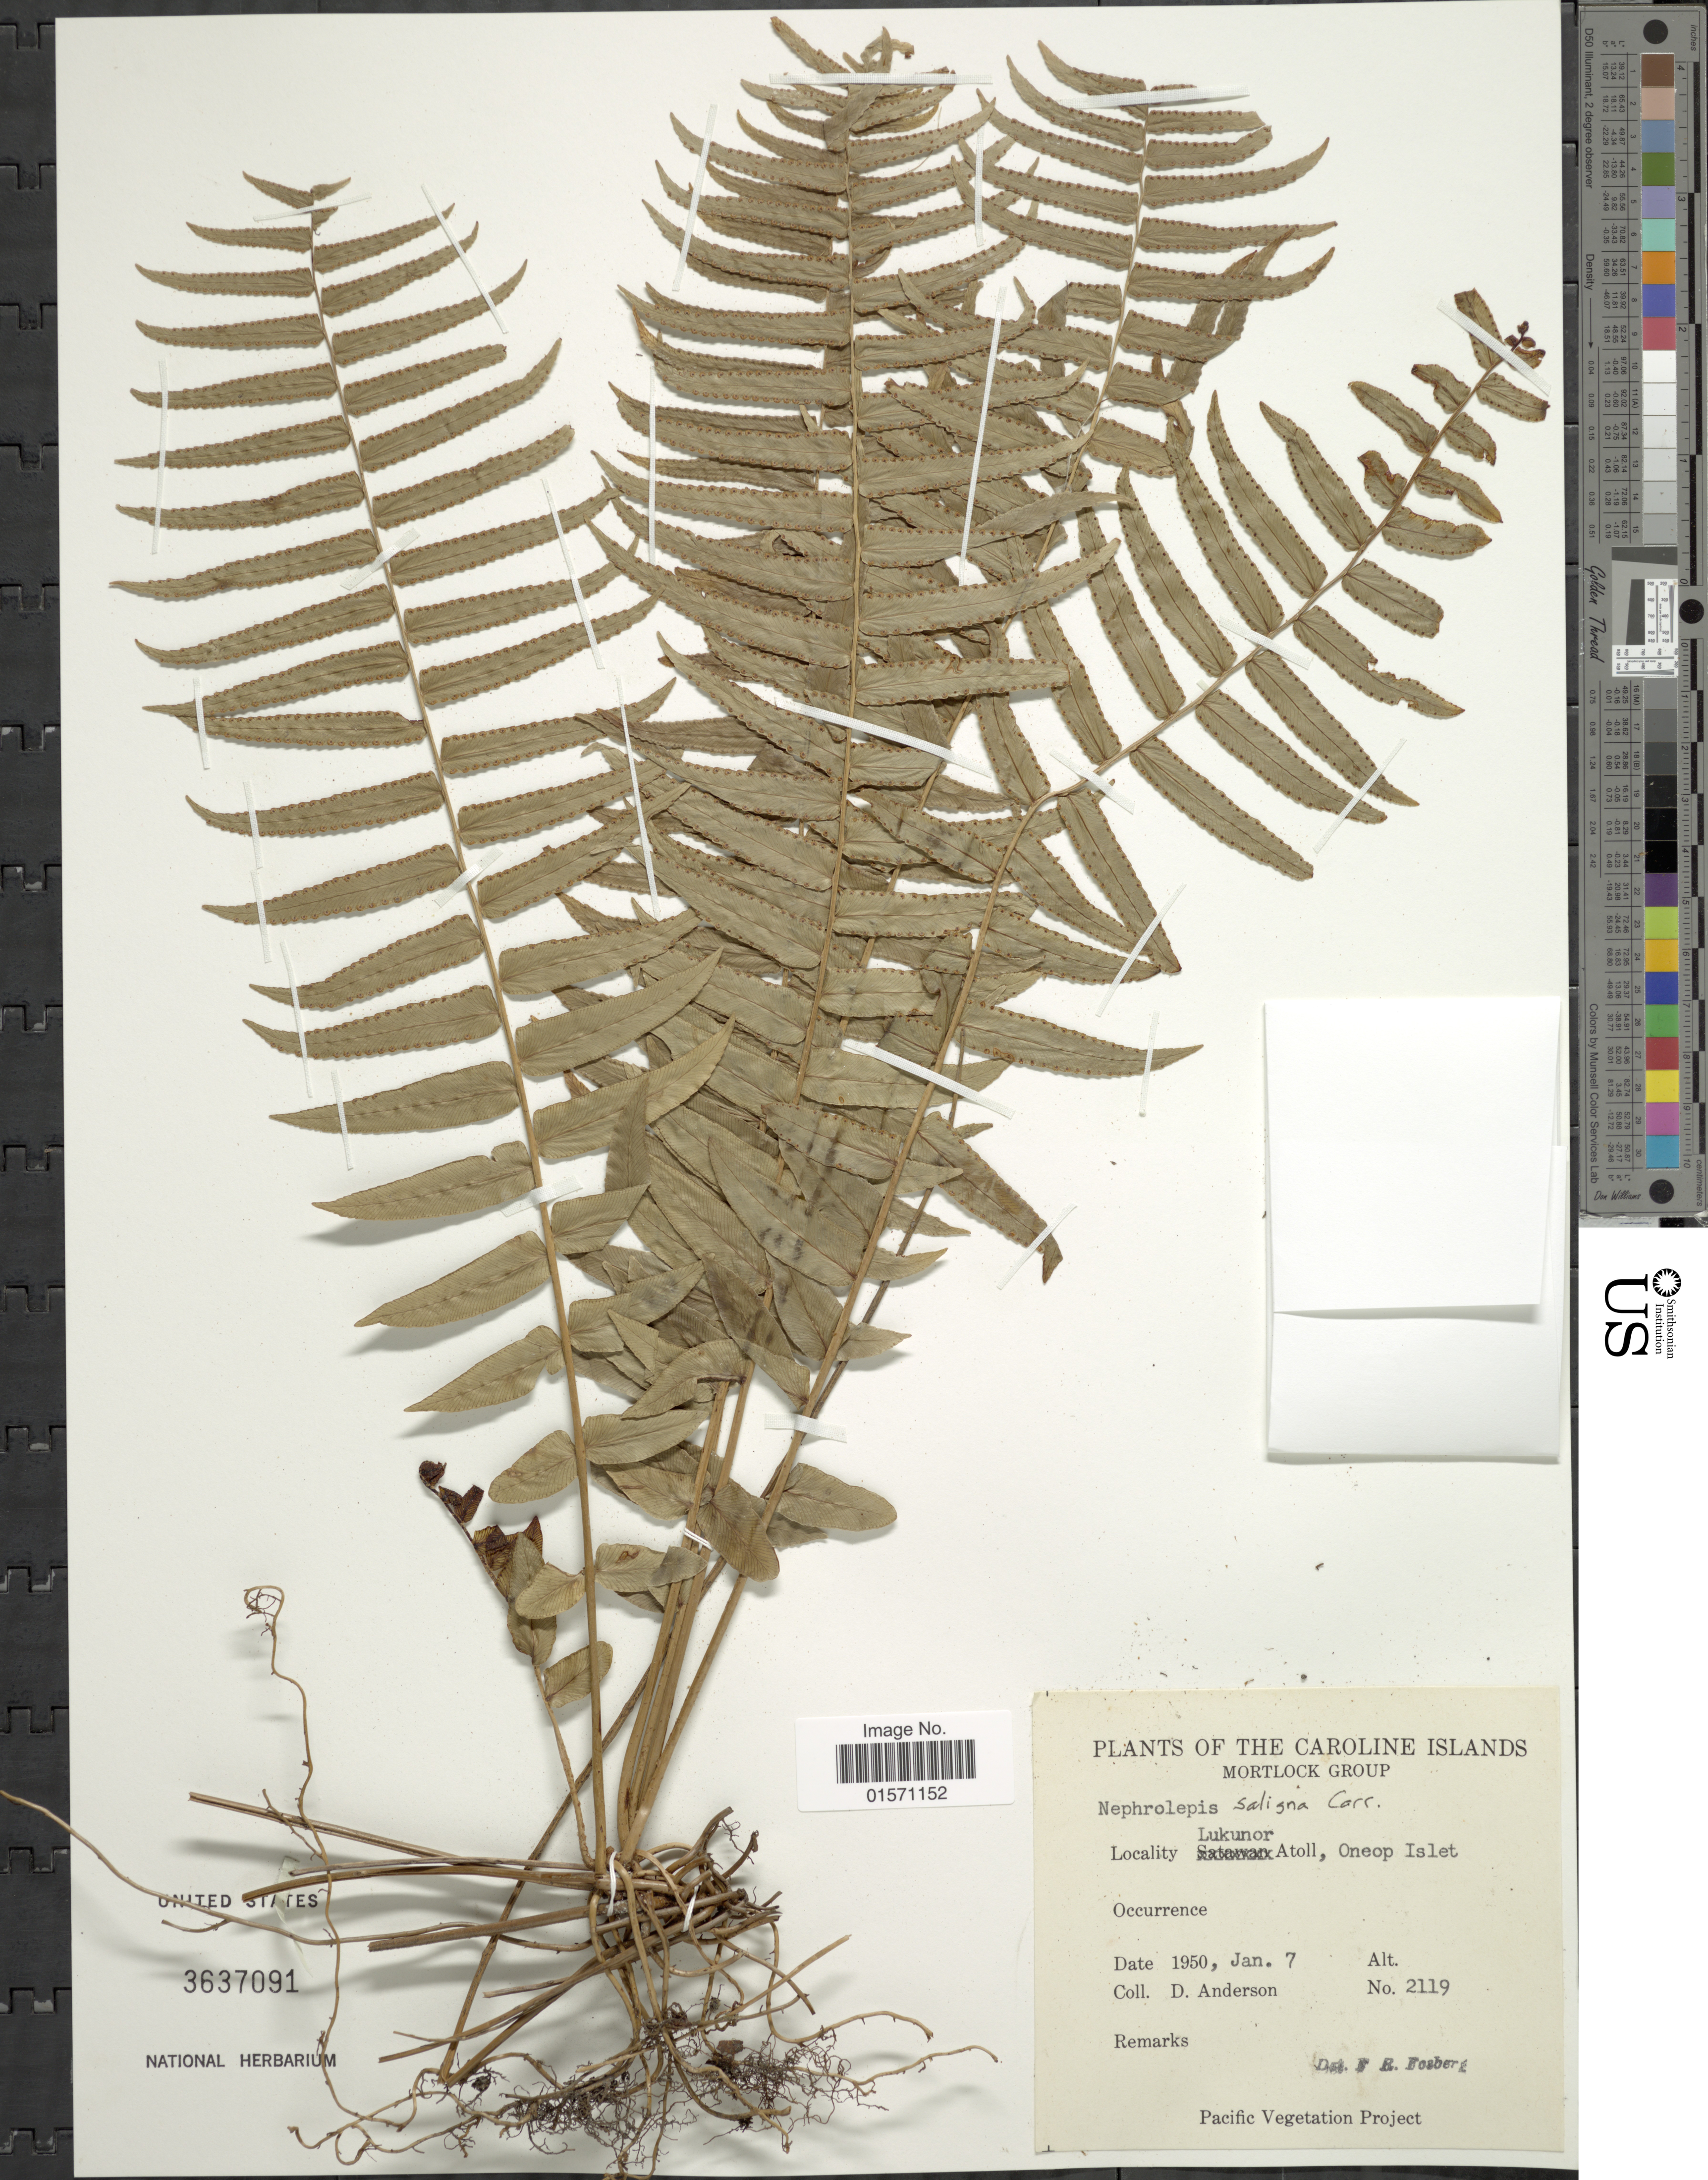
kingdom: Plantae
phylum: Tracheophyta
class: Polypodiopsida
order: Polypodiales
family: Nephrolepidaceae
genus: Nephrolepis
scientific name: Nephrolepis saligna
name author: Cav.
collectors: D. Anderson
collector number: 2119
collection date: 1950-01-07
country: Micronesia, Federated States of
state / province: Truk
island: Lukunor Atoll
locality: Caroline Islands. Mortlock Group. Lukunor Atoll, Oneop Islet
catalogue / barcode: US 3637091